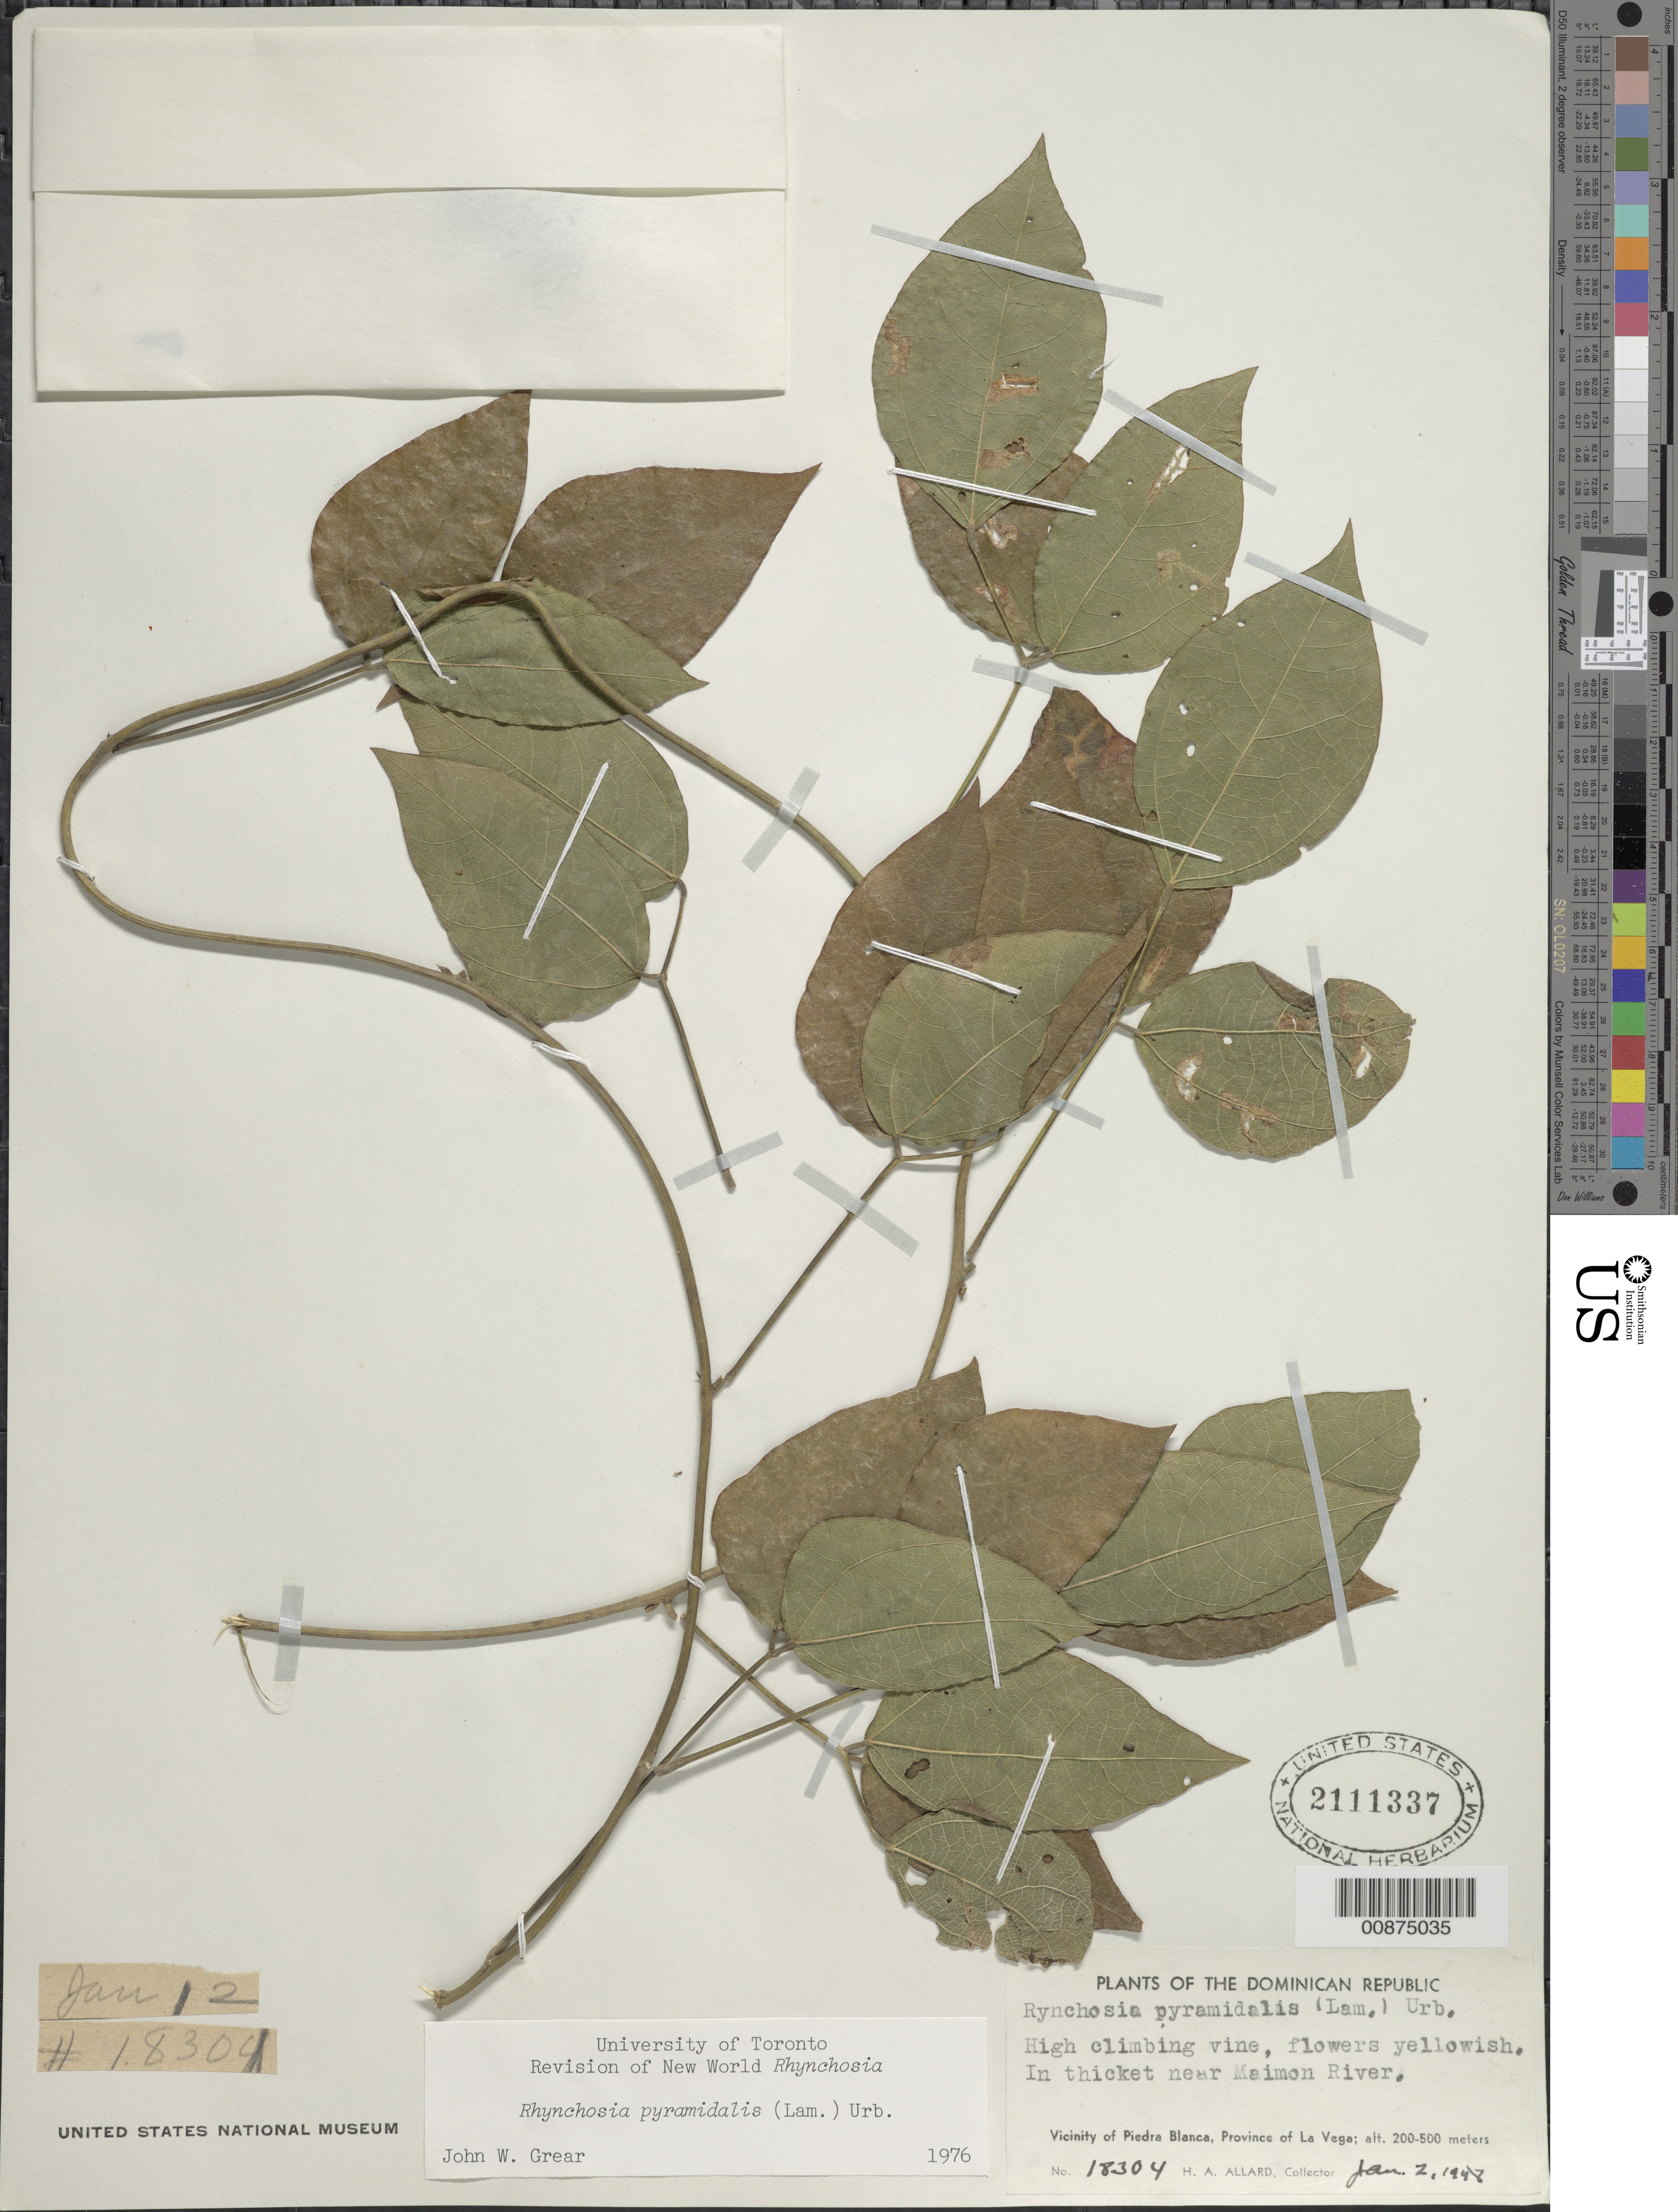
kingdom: Plantae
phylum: Tracheophyta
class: Magnoliopsida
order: Fabales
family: Fabaceae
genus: Rhynchosia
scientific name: Rhynchosia pyramidalis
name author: (Lam.) Urb.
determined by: Grear, J. W., Jr.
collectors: H. A. Allard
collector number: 18304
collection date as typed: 02 Jan 1948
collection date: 1948-01-02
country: Dominican Republic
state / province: La Vega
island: Hispaniola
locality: Near Maimon River. Vicinity of Piedra Blanca.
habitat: In thickets near river.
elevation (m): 200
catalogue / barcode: US 2111337